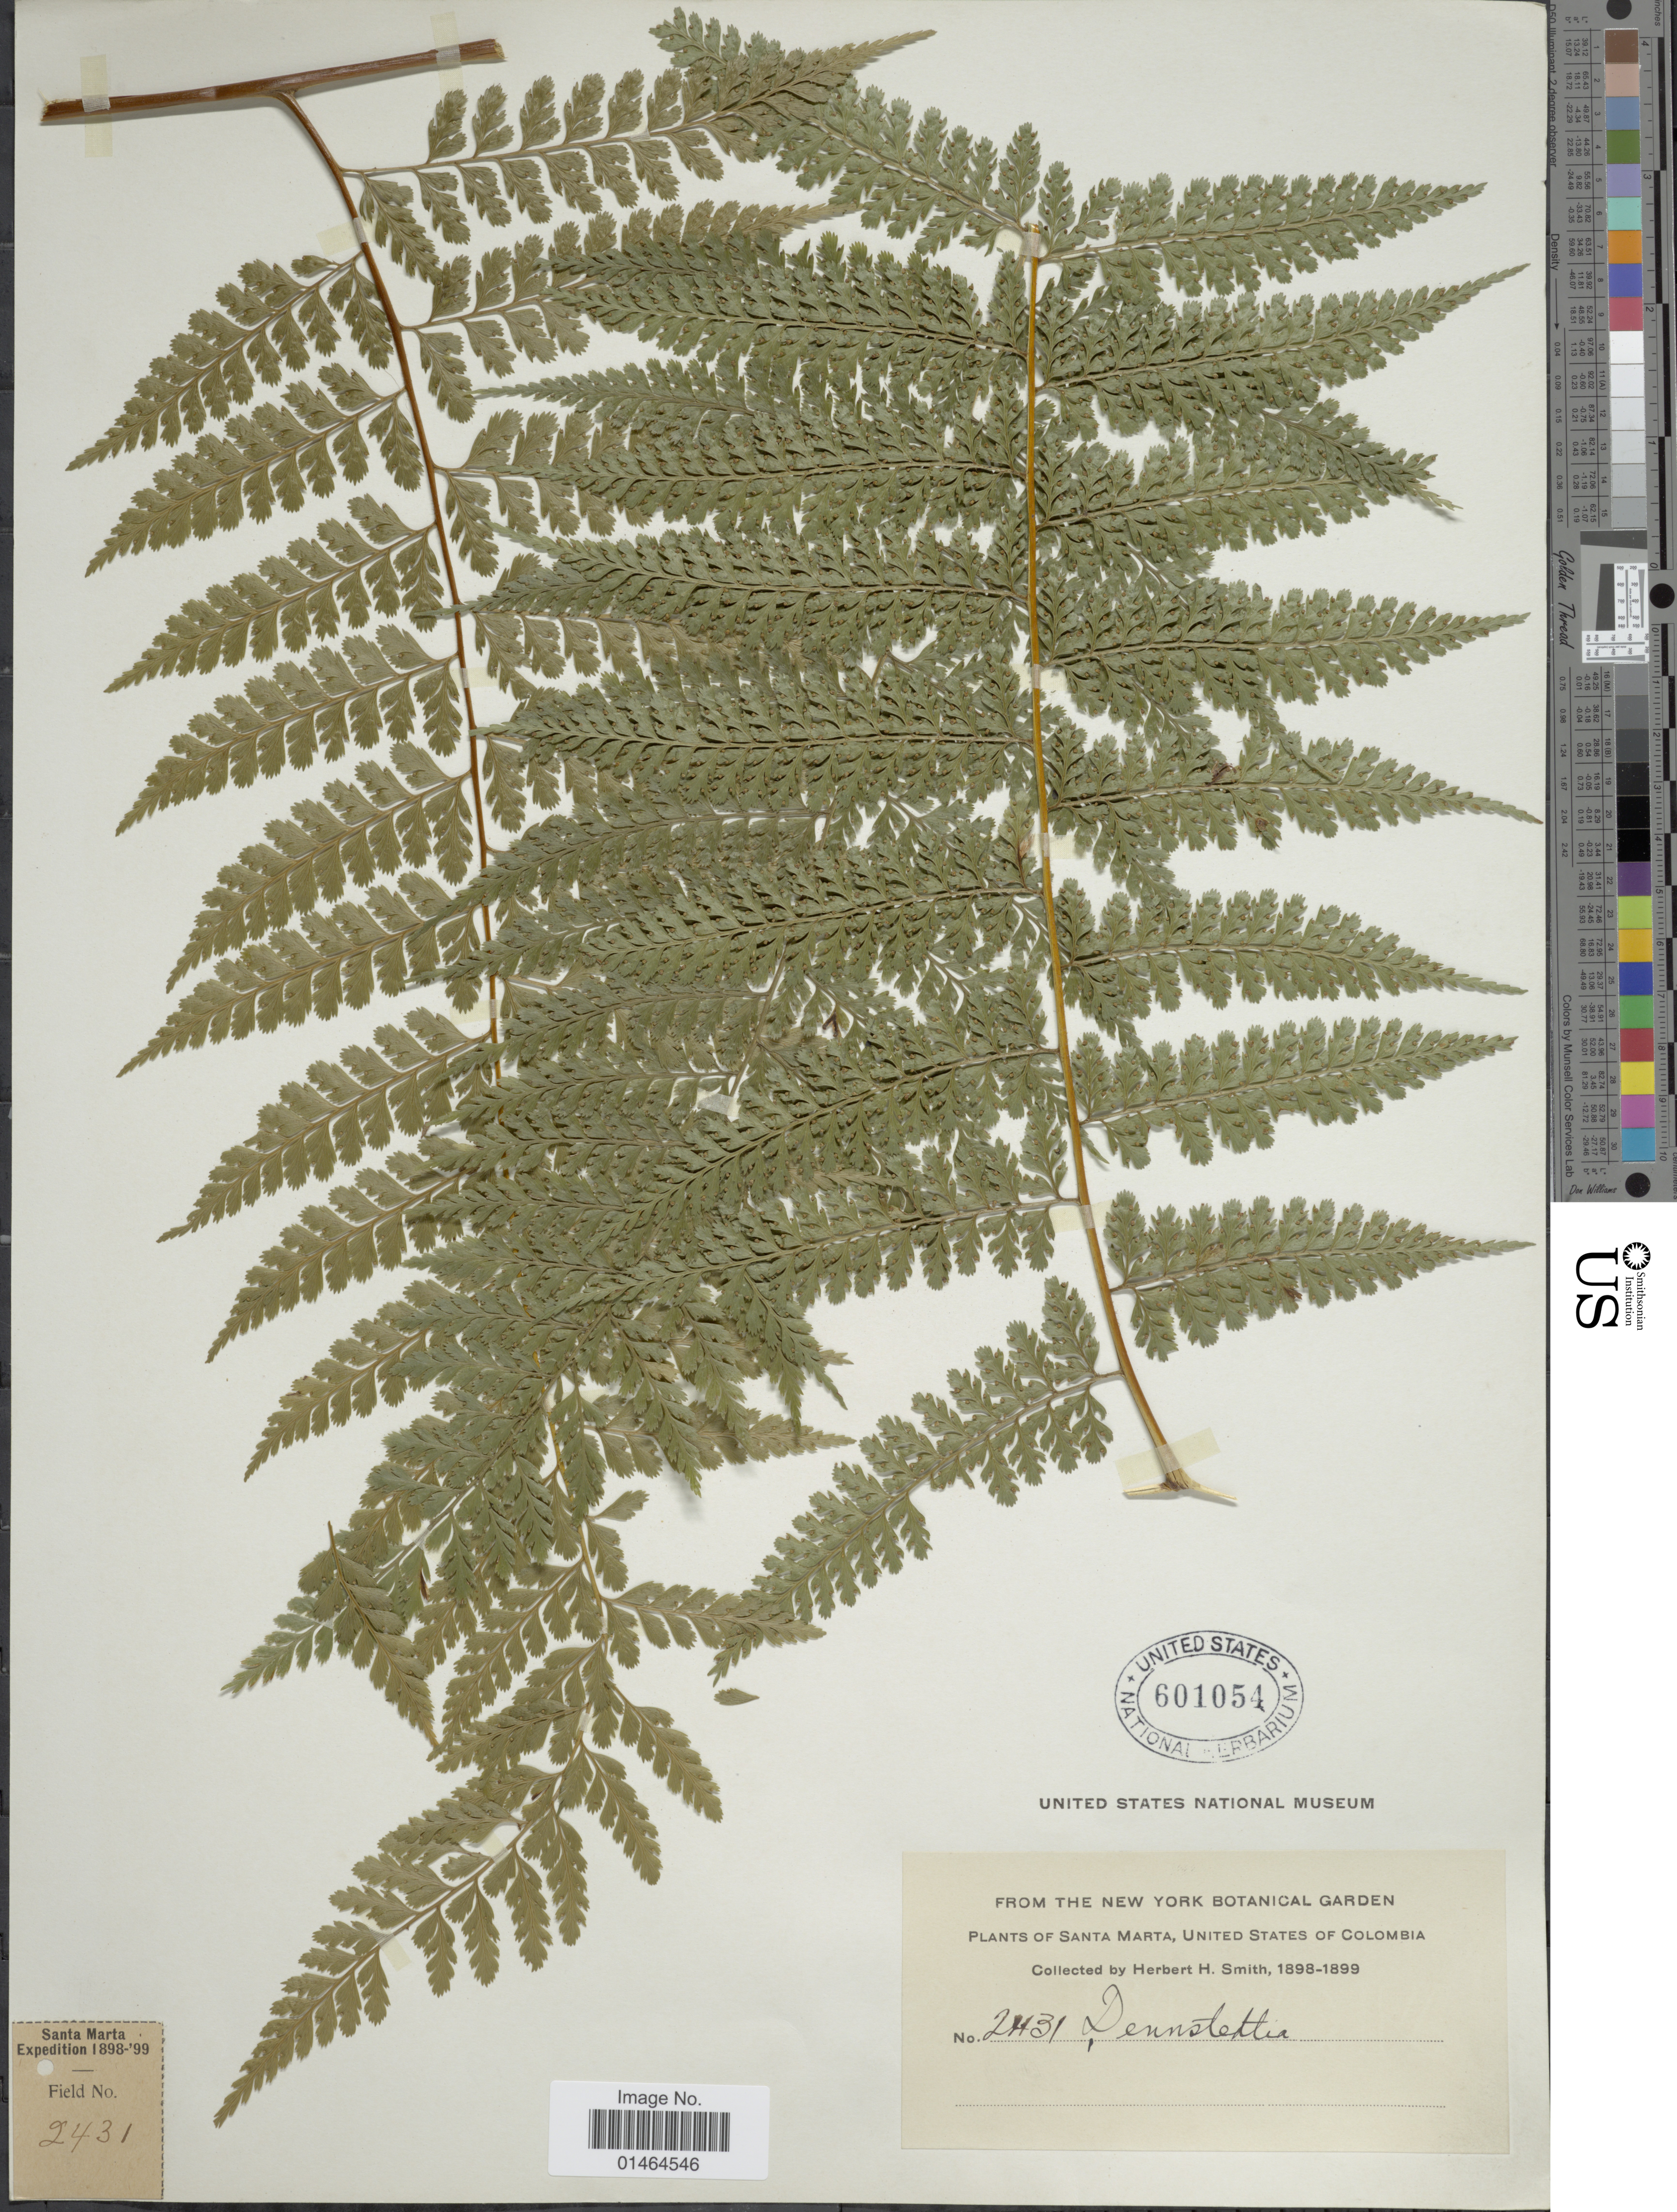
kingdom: Plantae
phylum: Tracheophyta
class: Polypodiopsida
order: Polypodiales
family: Dennstaedtiaceae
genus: Dennstaedtia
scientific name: Dennstaedtia bipinnata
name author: (Cav.) Maxon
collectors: Herbert H. Smith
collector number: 2431*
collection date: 1898/1899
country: Colombia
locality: Santa Marta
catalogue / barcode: US 601054